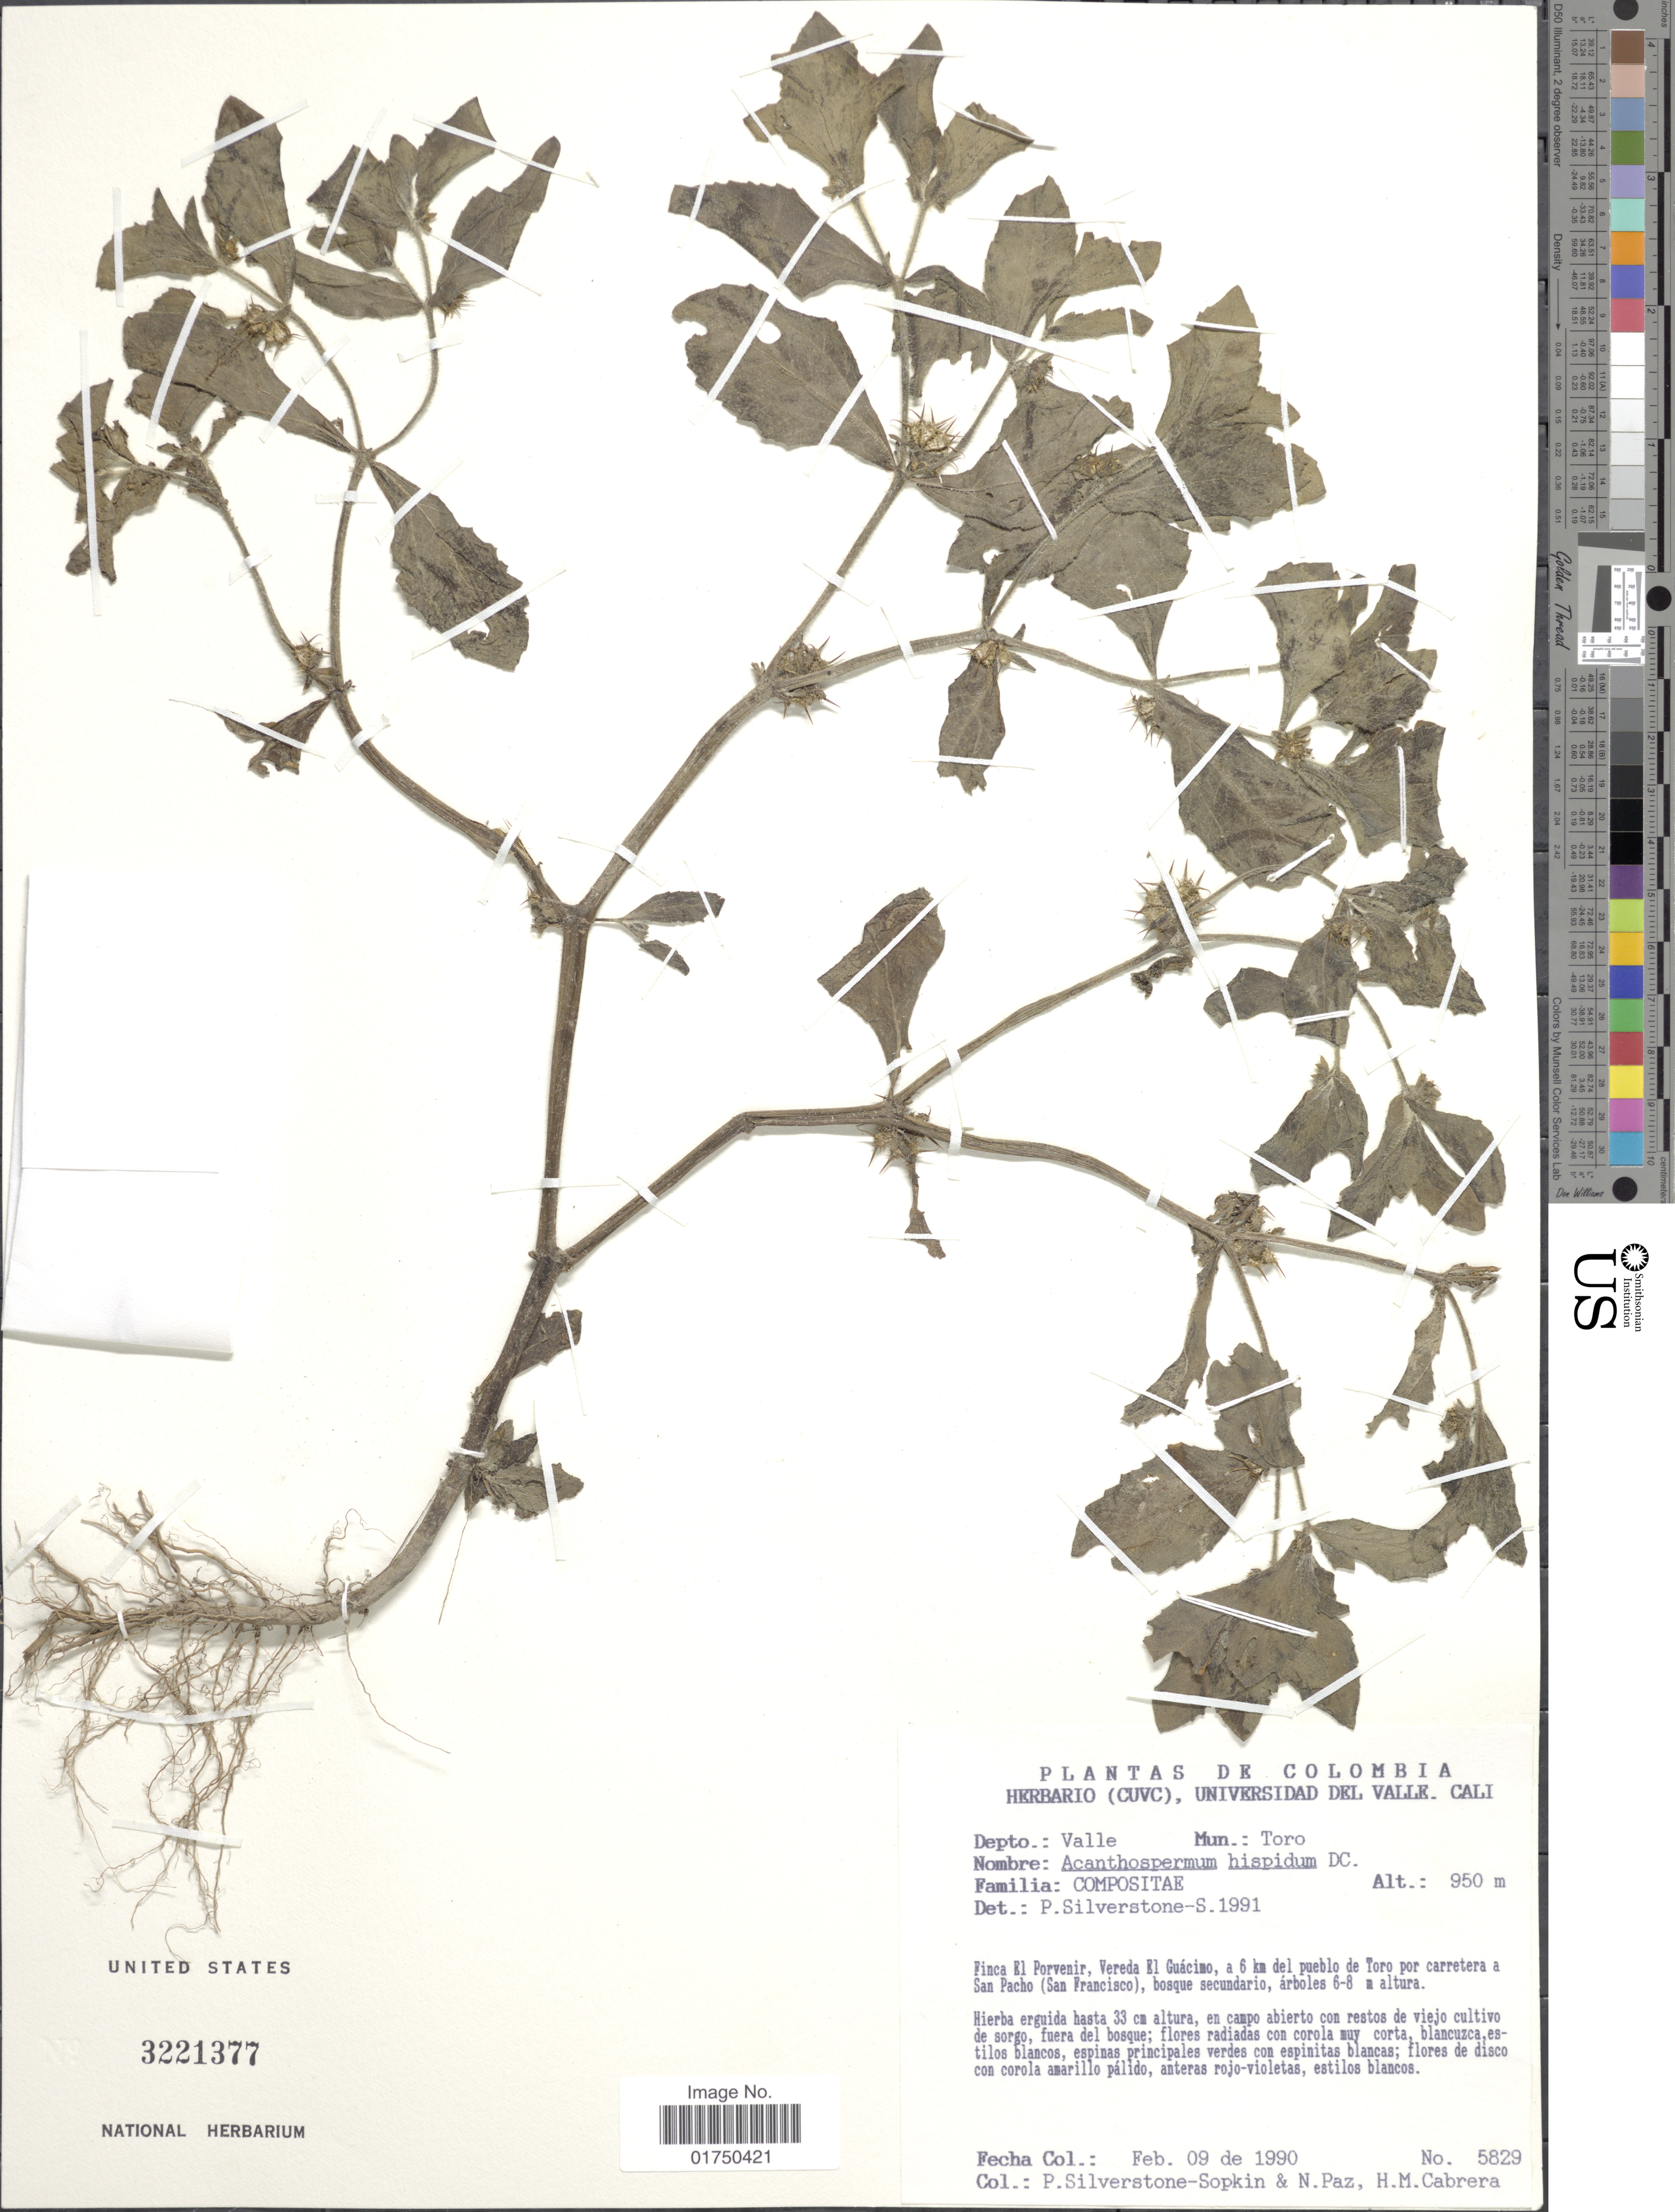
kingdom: Plantae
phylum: Tracheophyta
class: Magnoliopsida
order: Asterales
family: Asteraceae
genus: Acanthospermum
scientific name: Acanthospermum hispidum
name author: DC.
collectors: P. A. Silverstone-Sopkin, N. Paz & H. Cabrera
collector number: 5829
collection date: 1990-02-09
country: Colombia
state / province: Valle del Cauca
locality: Depto.: Valle. Mun.: Toro. Finca El Porvenir, Vereda El Guácimo, a 6 km del pueblo de Toro por carretera a San pacho (San Francisco)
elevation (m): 950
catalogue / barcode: US 3221377